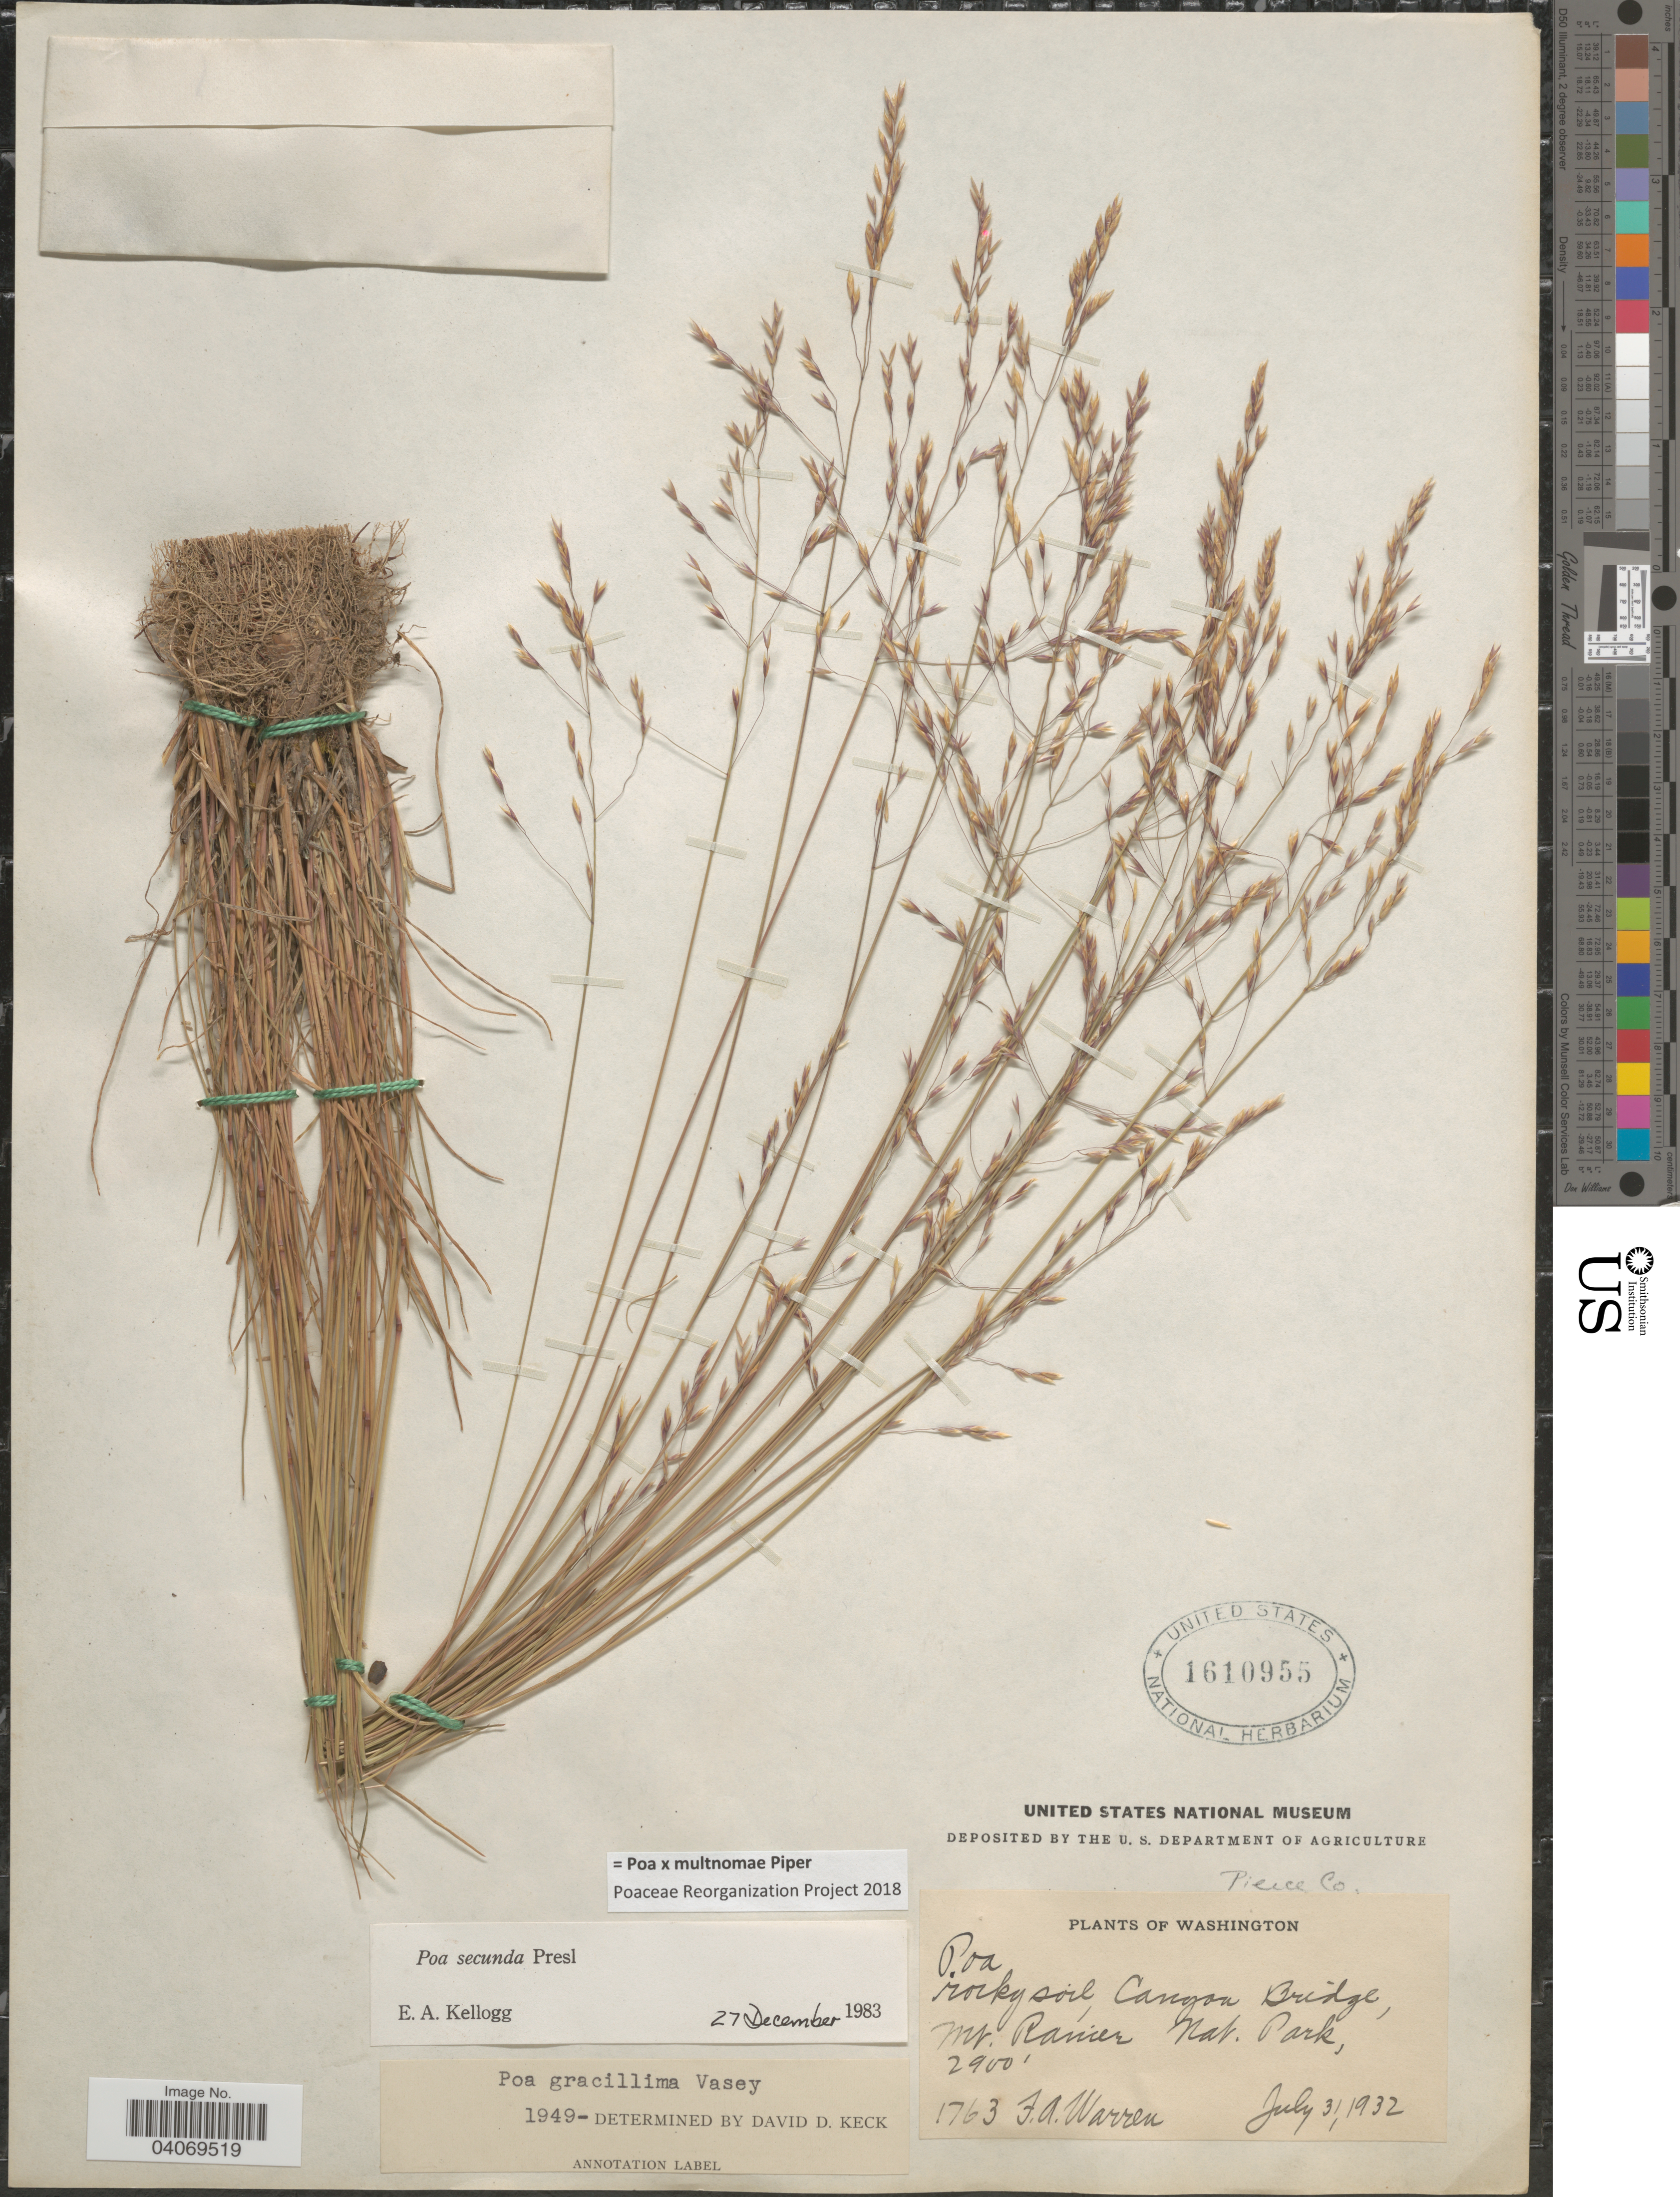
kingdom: Plantae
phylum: Tracheophyta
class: Liliopsida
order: Poales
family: Poaceae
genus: Poa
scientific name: Poa x multnomae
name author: Piper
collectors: F. Warren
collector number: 1763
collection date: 1932-07-31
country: United States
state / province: Washington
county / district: Pierce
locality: Pierce Co. Rocky soil, Canyon Bridge, Mt. Ranier Nat. Park.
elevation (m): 884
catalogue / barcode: US 1610955